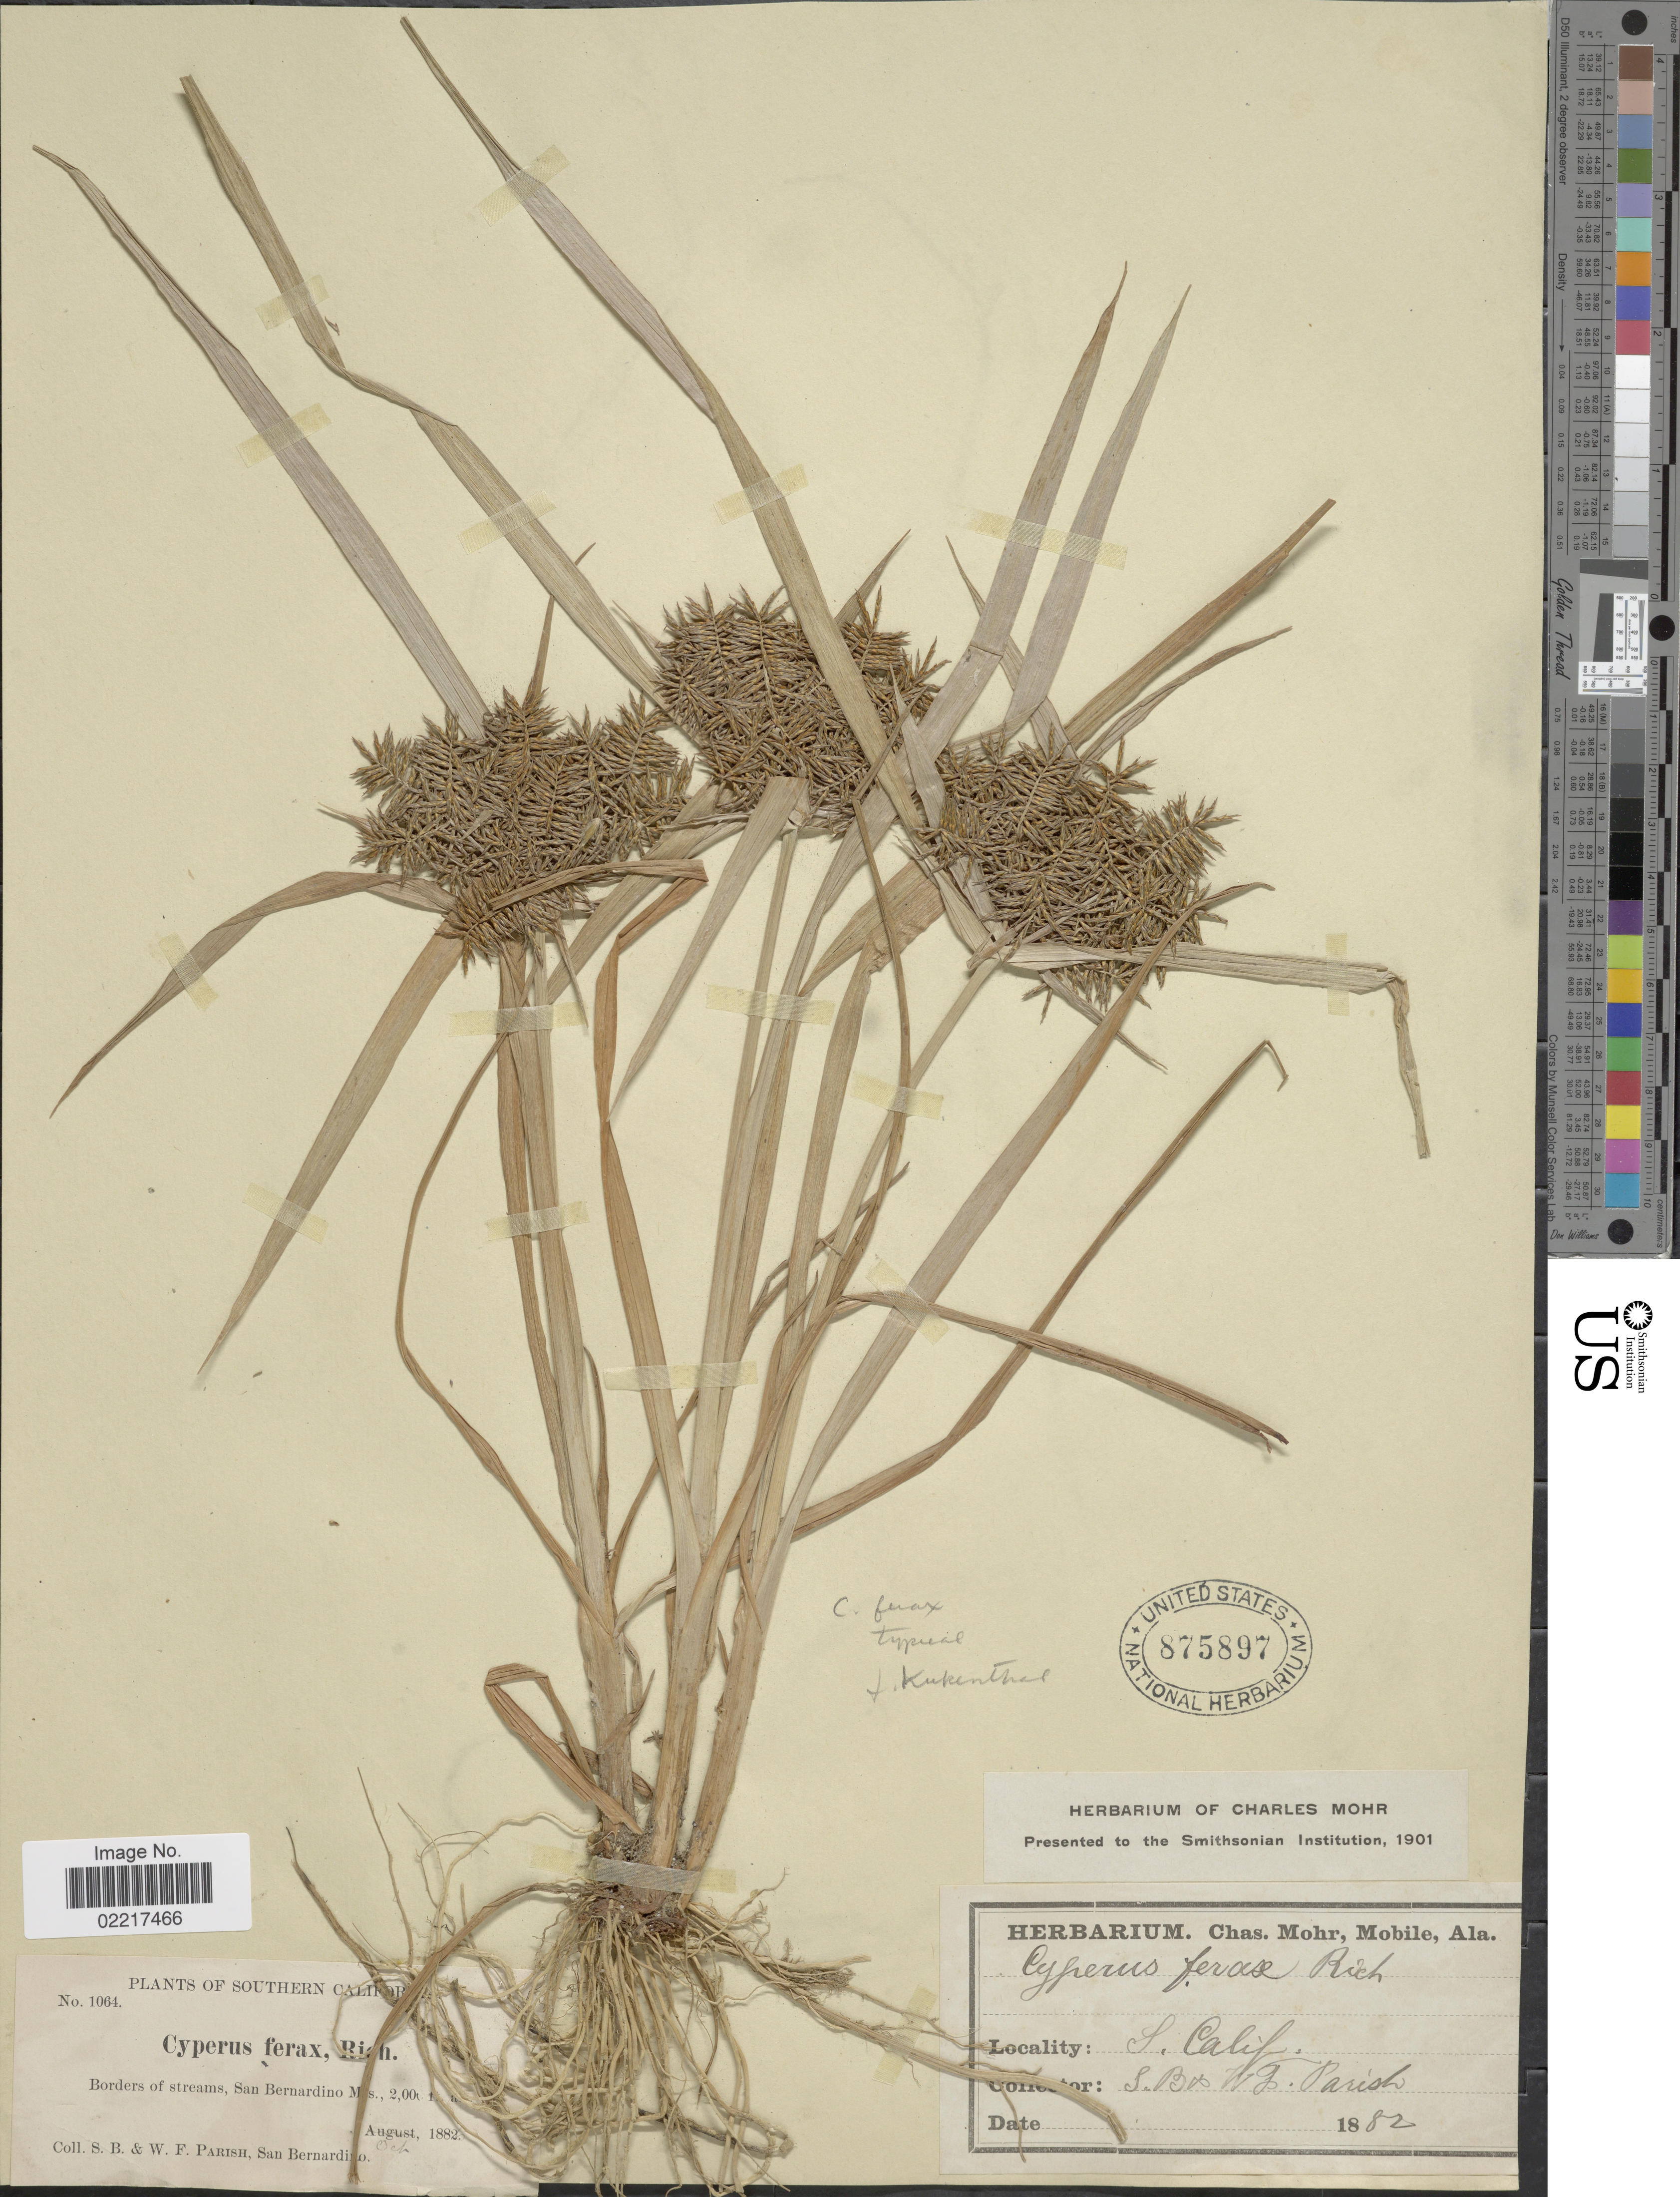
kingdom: Plantae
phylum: Tracheophyta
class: Liliopsida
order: Poales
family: Cyperaceae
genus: Cyperus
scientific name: Cyperus odoratus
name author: L.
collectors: S. B. Parish & W. F. Parish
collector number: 1064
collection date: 1882-08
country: United States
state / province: California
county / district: San Bernardino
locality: Southern California, Borders of streams, San Bernardino Mts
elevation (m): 610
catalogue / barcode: US 875897